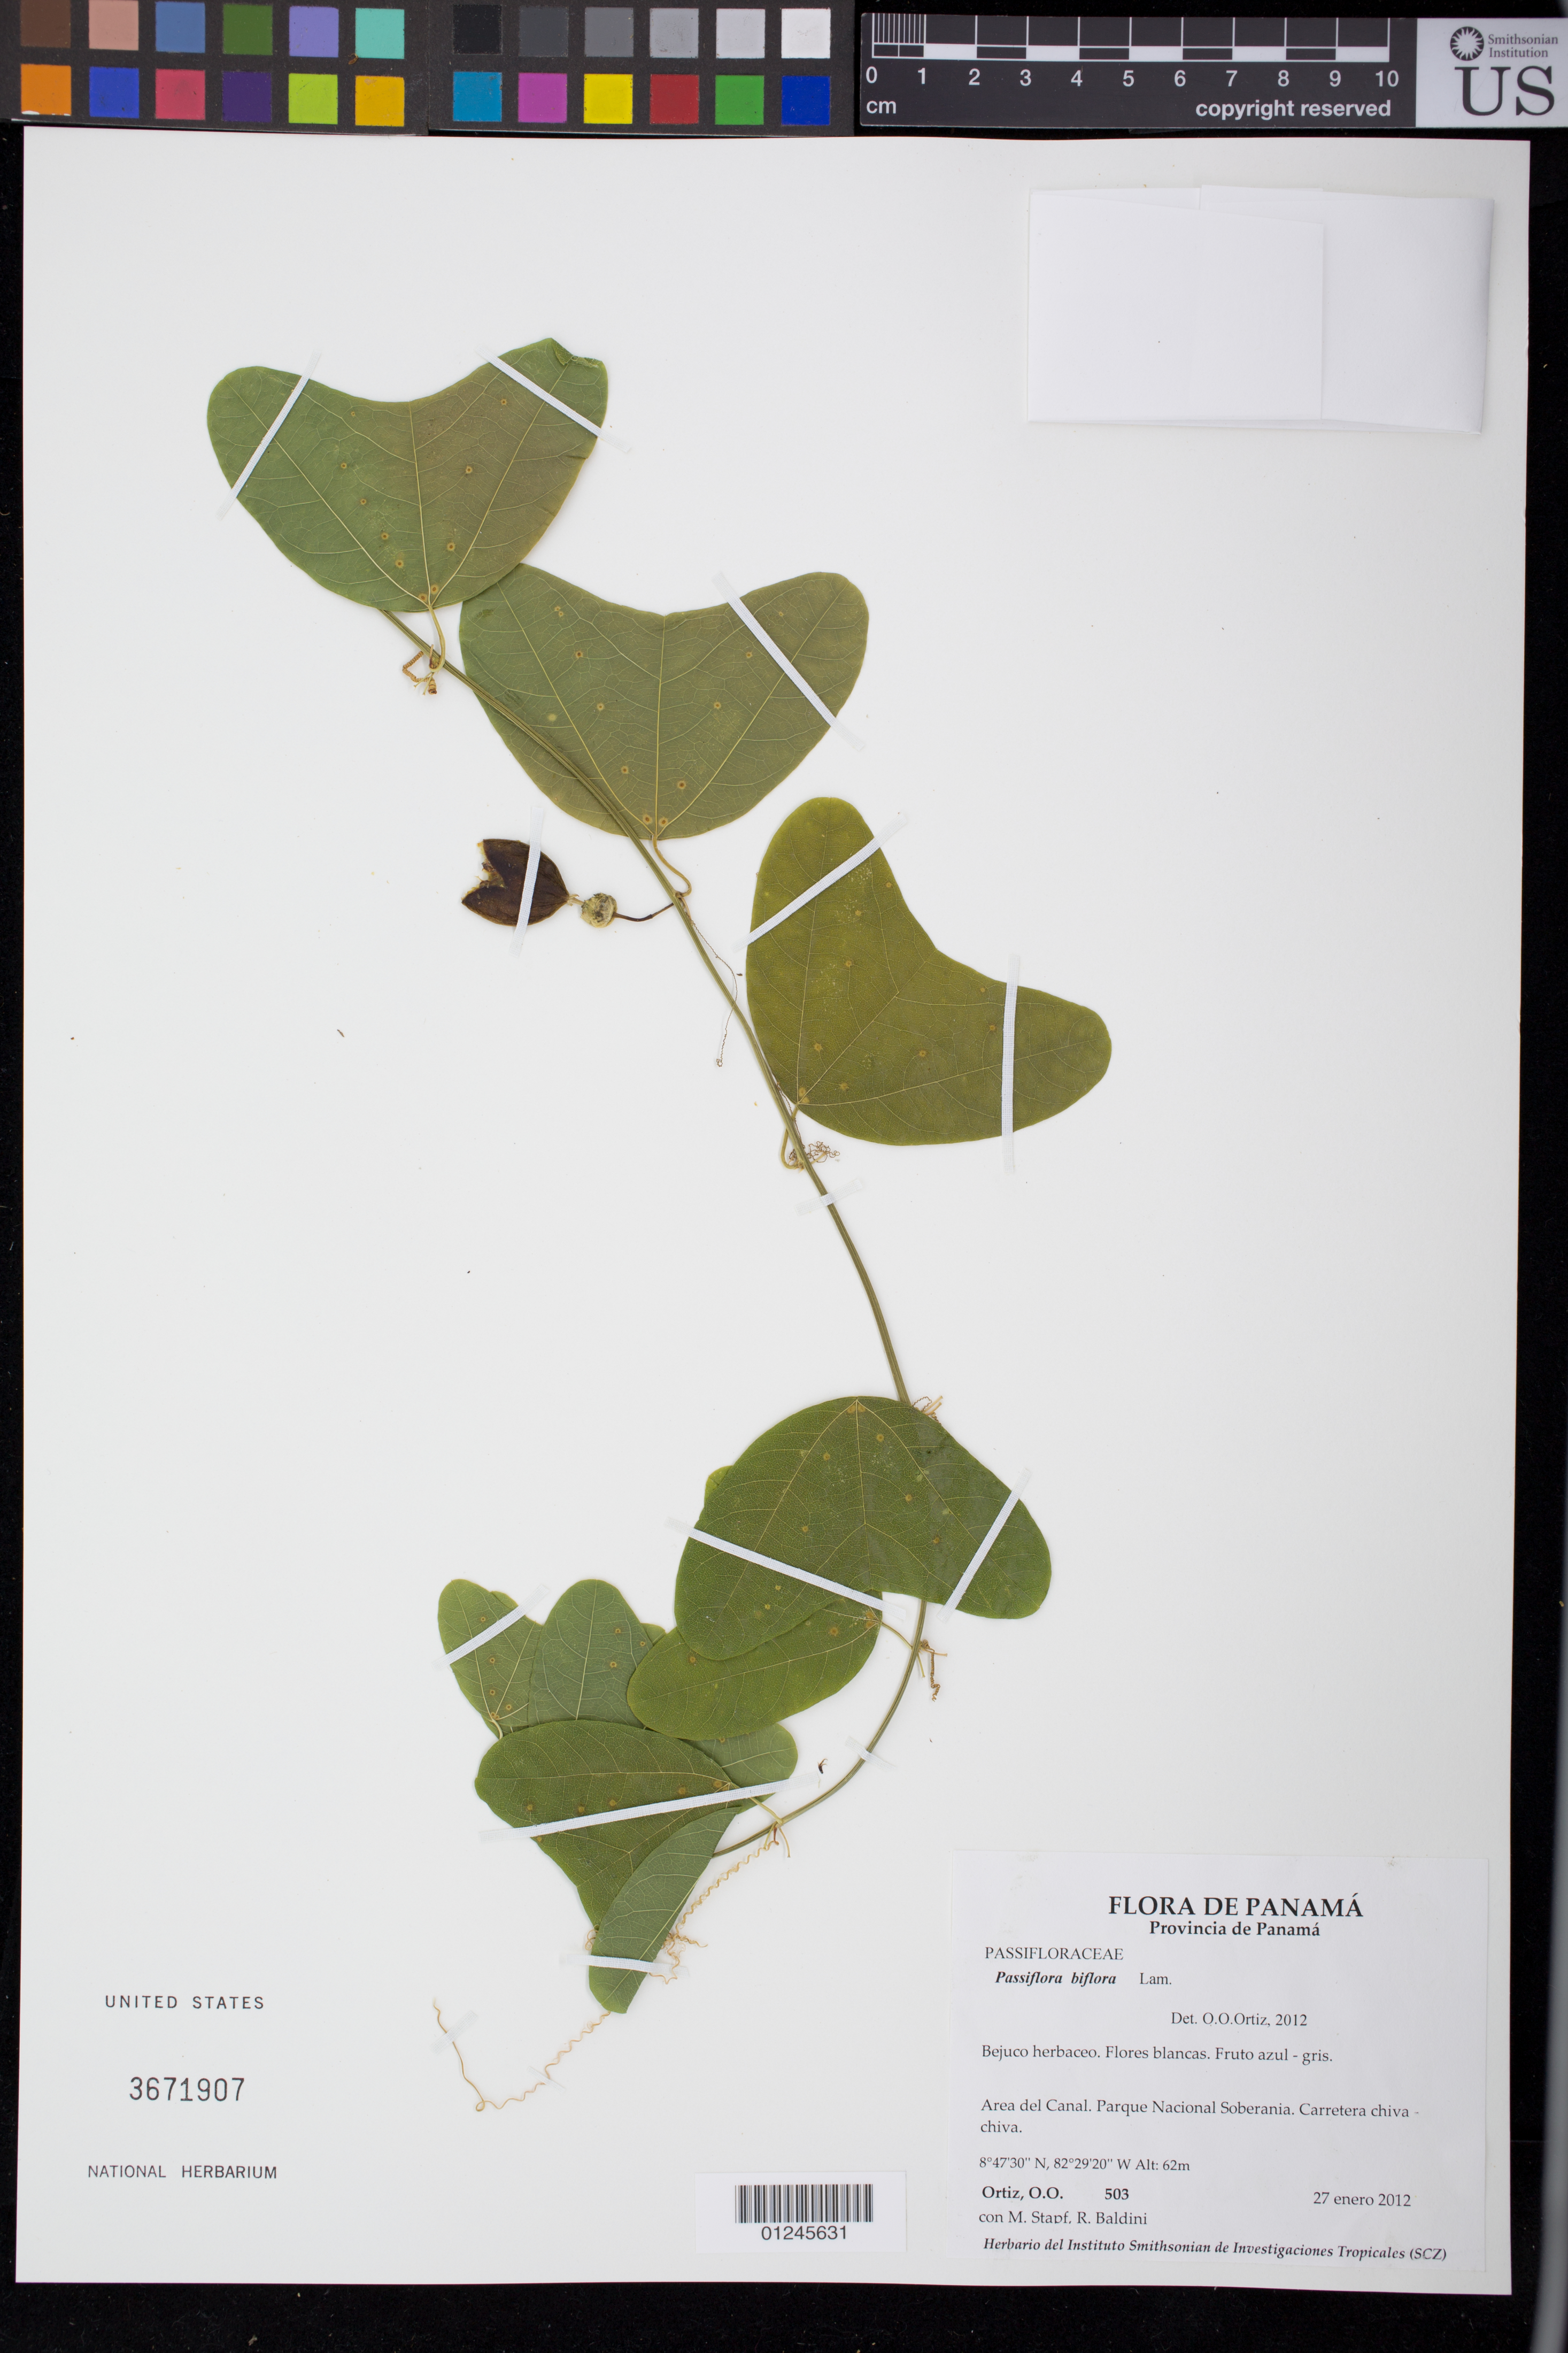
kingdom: Plantae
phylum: Tracheophyta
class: Magnoliopsida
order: Malpighiales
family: Passifloraceae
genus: Passiflora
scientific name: Passiflora biflora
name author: Lam.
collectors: O. O. Ortiz, M. Stapf & R. Baldini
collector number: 503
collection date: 2012-01-27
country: Panama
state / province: Panamá / Panamá Oeste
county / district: Canal Zone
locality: Parque Nacional Soberania. Carretera Chiva-Chiva.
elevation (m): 62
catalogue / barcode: US 3671907